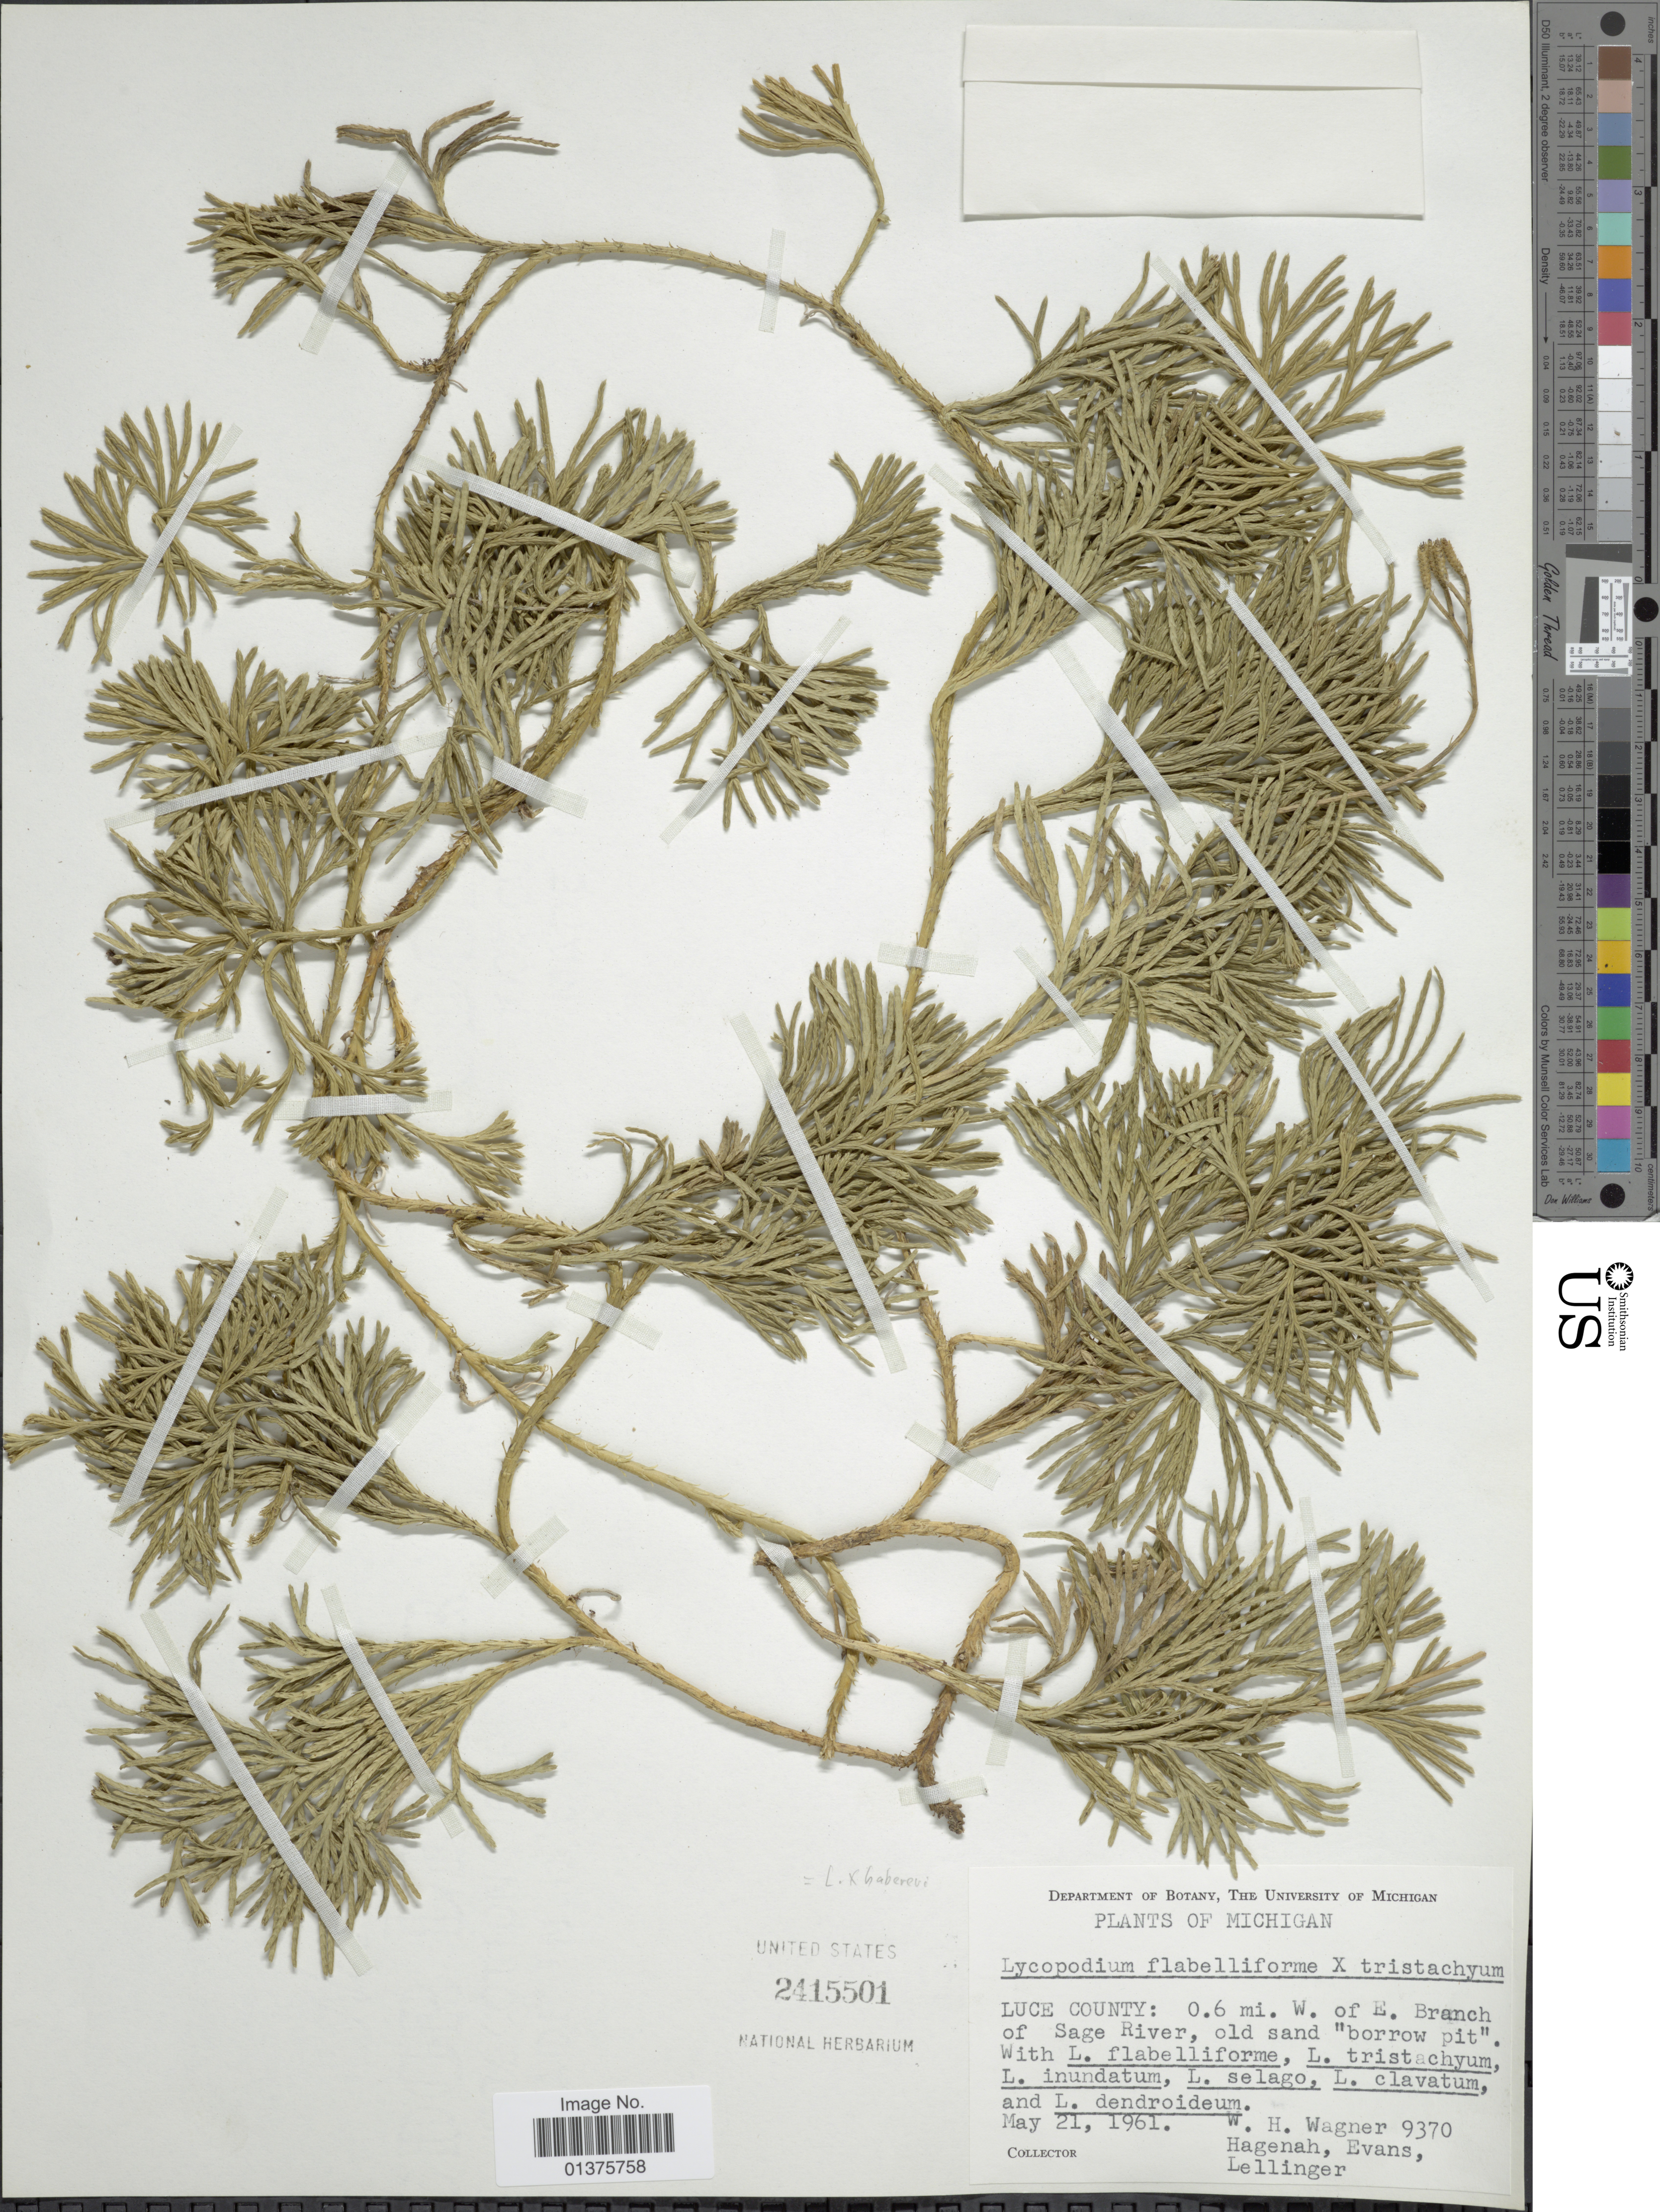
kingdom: Plantae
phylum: Tracheophyta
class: Lycopodiopsida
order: Lycopodiales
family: Lycopodiaceae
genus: Diphasiastrum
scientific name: Diphasiastrum x habereri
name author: (House) Holub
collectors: W. H. Wagner, Hagenah, -- Evans & -- Lellinger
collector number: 9370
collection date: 1961-05-21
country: United States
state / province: Michigan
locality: Luce County: 0.6 mi. W of E. Branch of Sage River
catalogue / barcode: US 2415501